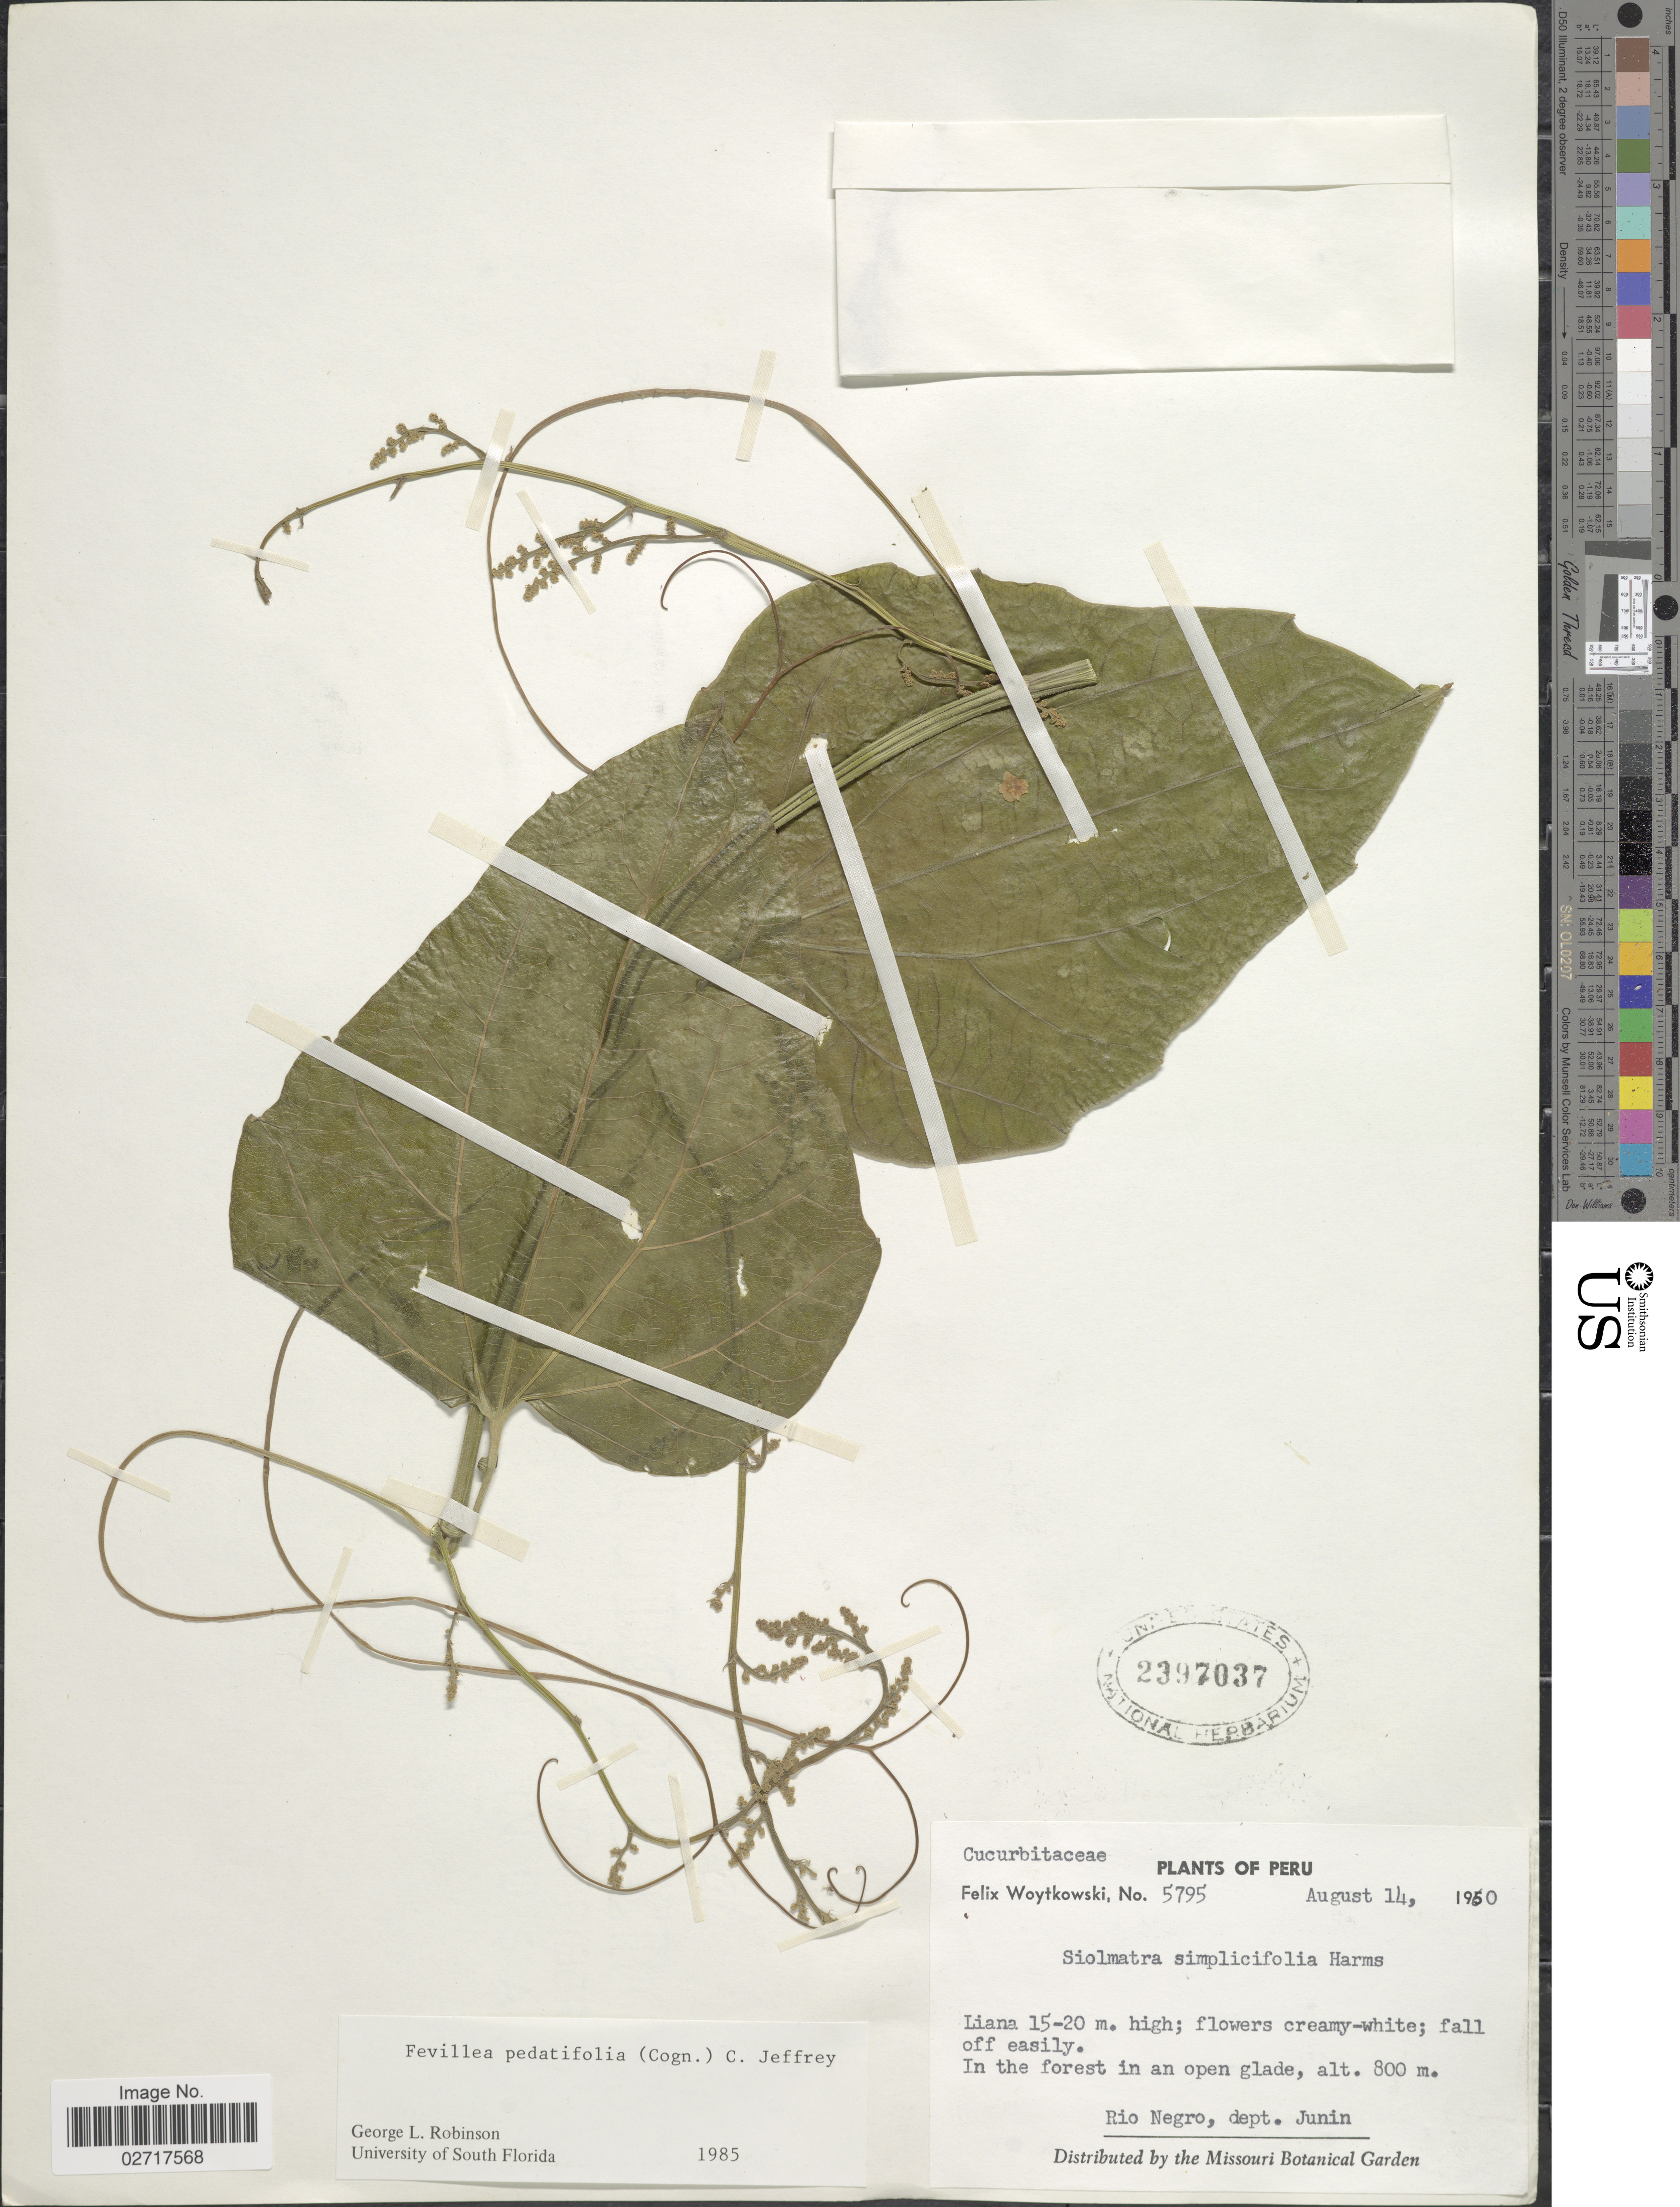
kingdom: Plantae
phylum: Tracheophyta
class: Magnoliopsida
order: Cucurbitales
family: Cucurbitaceae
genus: Fevillea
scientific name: Fevillea pedatifolia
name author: (Cogn.) C. Jeffrey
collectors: F. Woytkowski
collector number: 5795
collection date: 1960-08-14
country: Peru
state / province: Junín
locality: Rio Negro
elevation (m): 800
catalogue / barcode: US 2397037